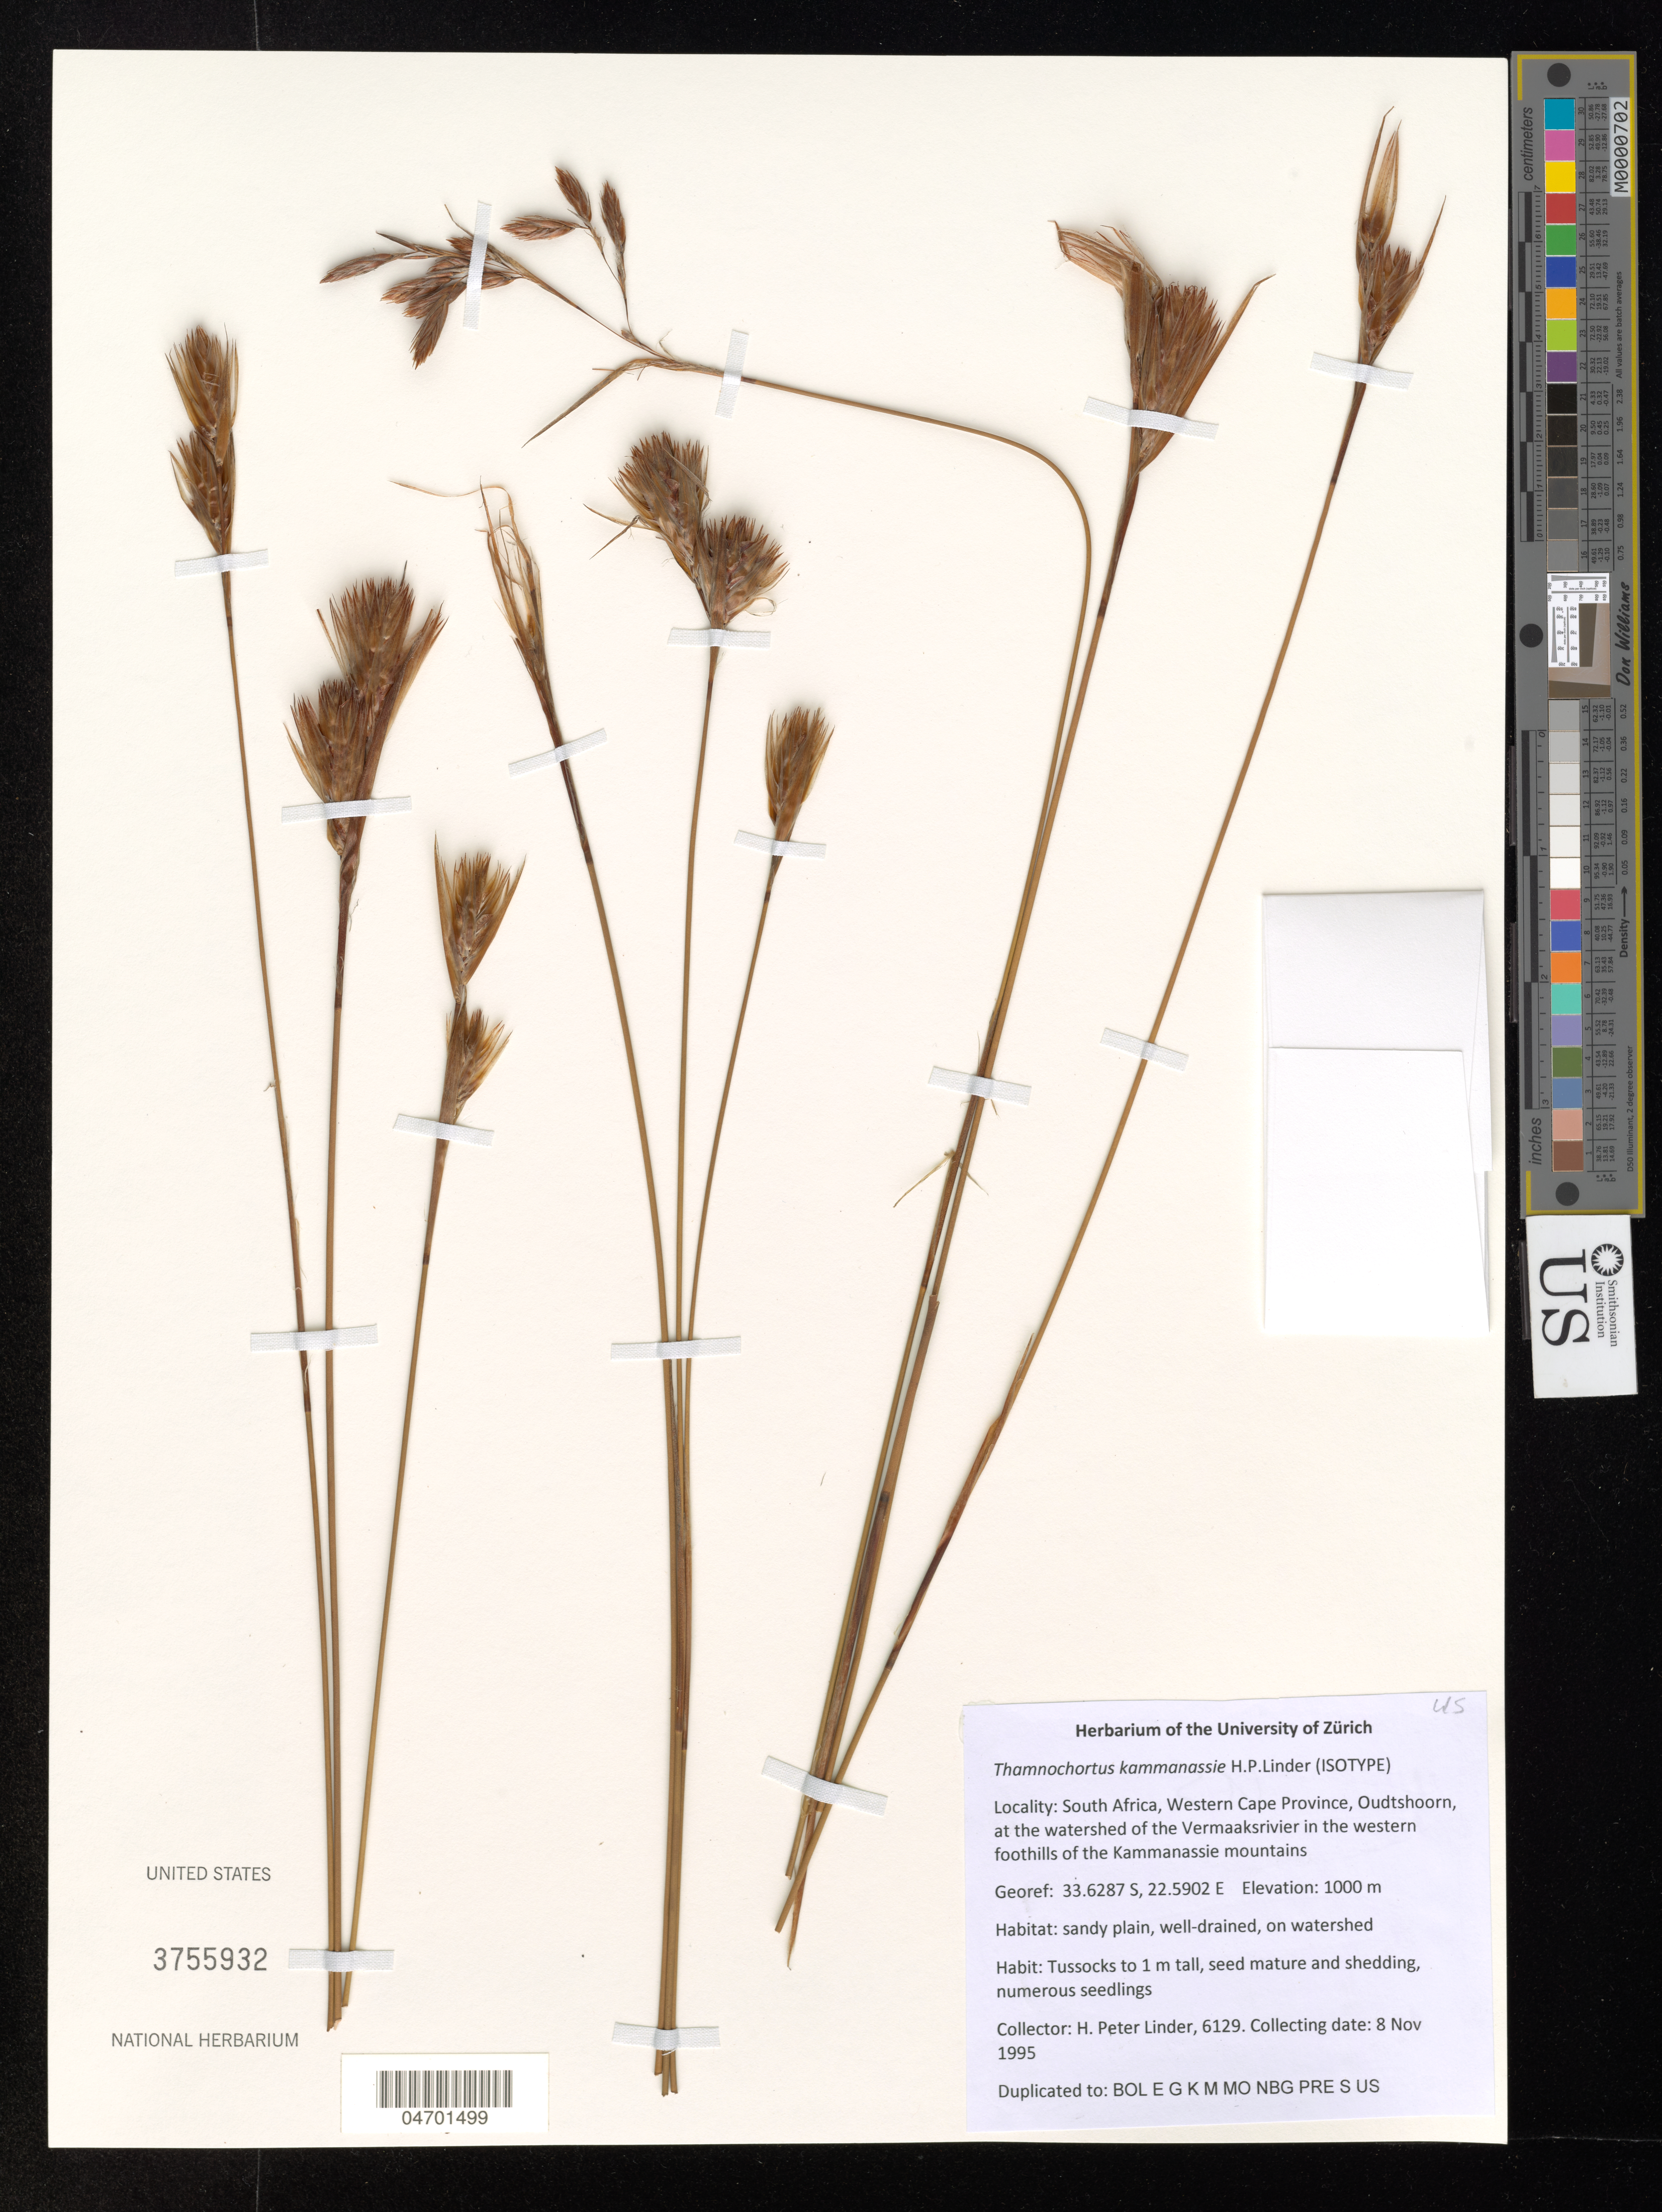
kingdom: Plantae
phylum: Tracheophyta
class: Liliopsida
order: Poales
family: Restionaceae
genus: Thamnochortus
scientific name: Thamnochortus kammanassiae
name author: H.P. Linder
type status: Isotype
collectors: H. P. Linder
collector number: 6129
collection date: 1995-11-08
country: South Africa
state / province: Western Cape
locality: Oudtshoorn, at the watershed of the Vermaaksrivier in the western foothills of the Kammanassie mountains.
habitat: sandy plain, well-drained, on watershed.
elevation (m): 1000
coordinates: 33.6287 S, 22.5902 E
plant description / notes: Locality and primary coll number for this specimen match the type information. Specimen label lists collection date as "8 Nov 1995", but the publication lists the collection date as "6 Nov 1995".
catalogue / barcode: US 3755932